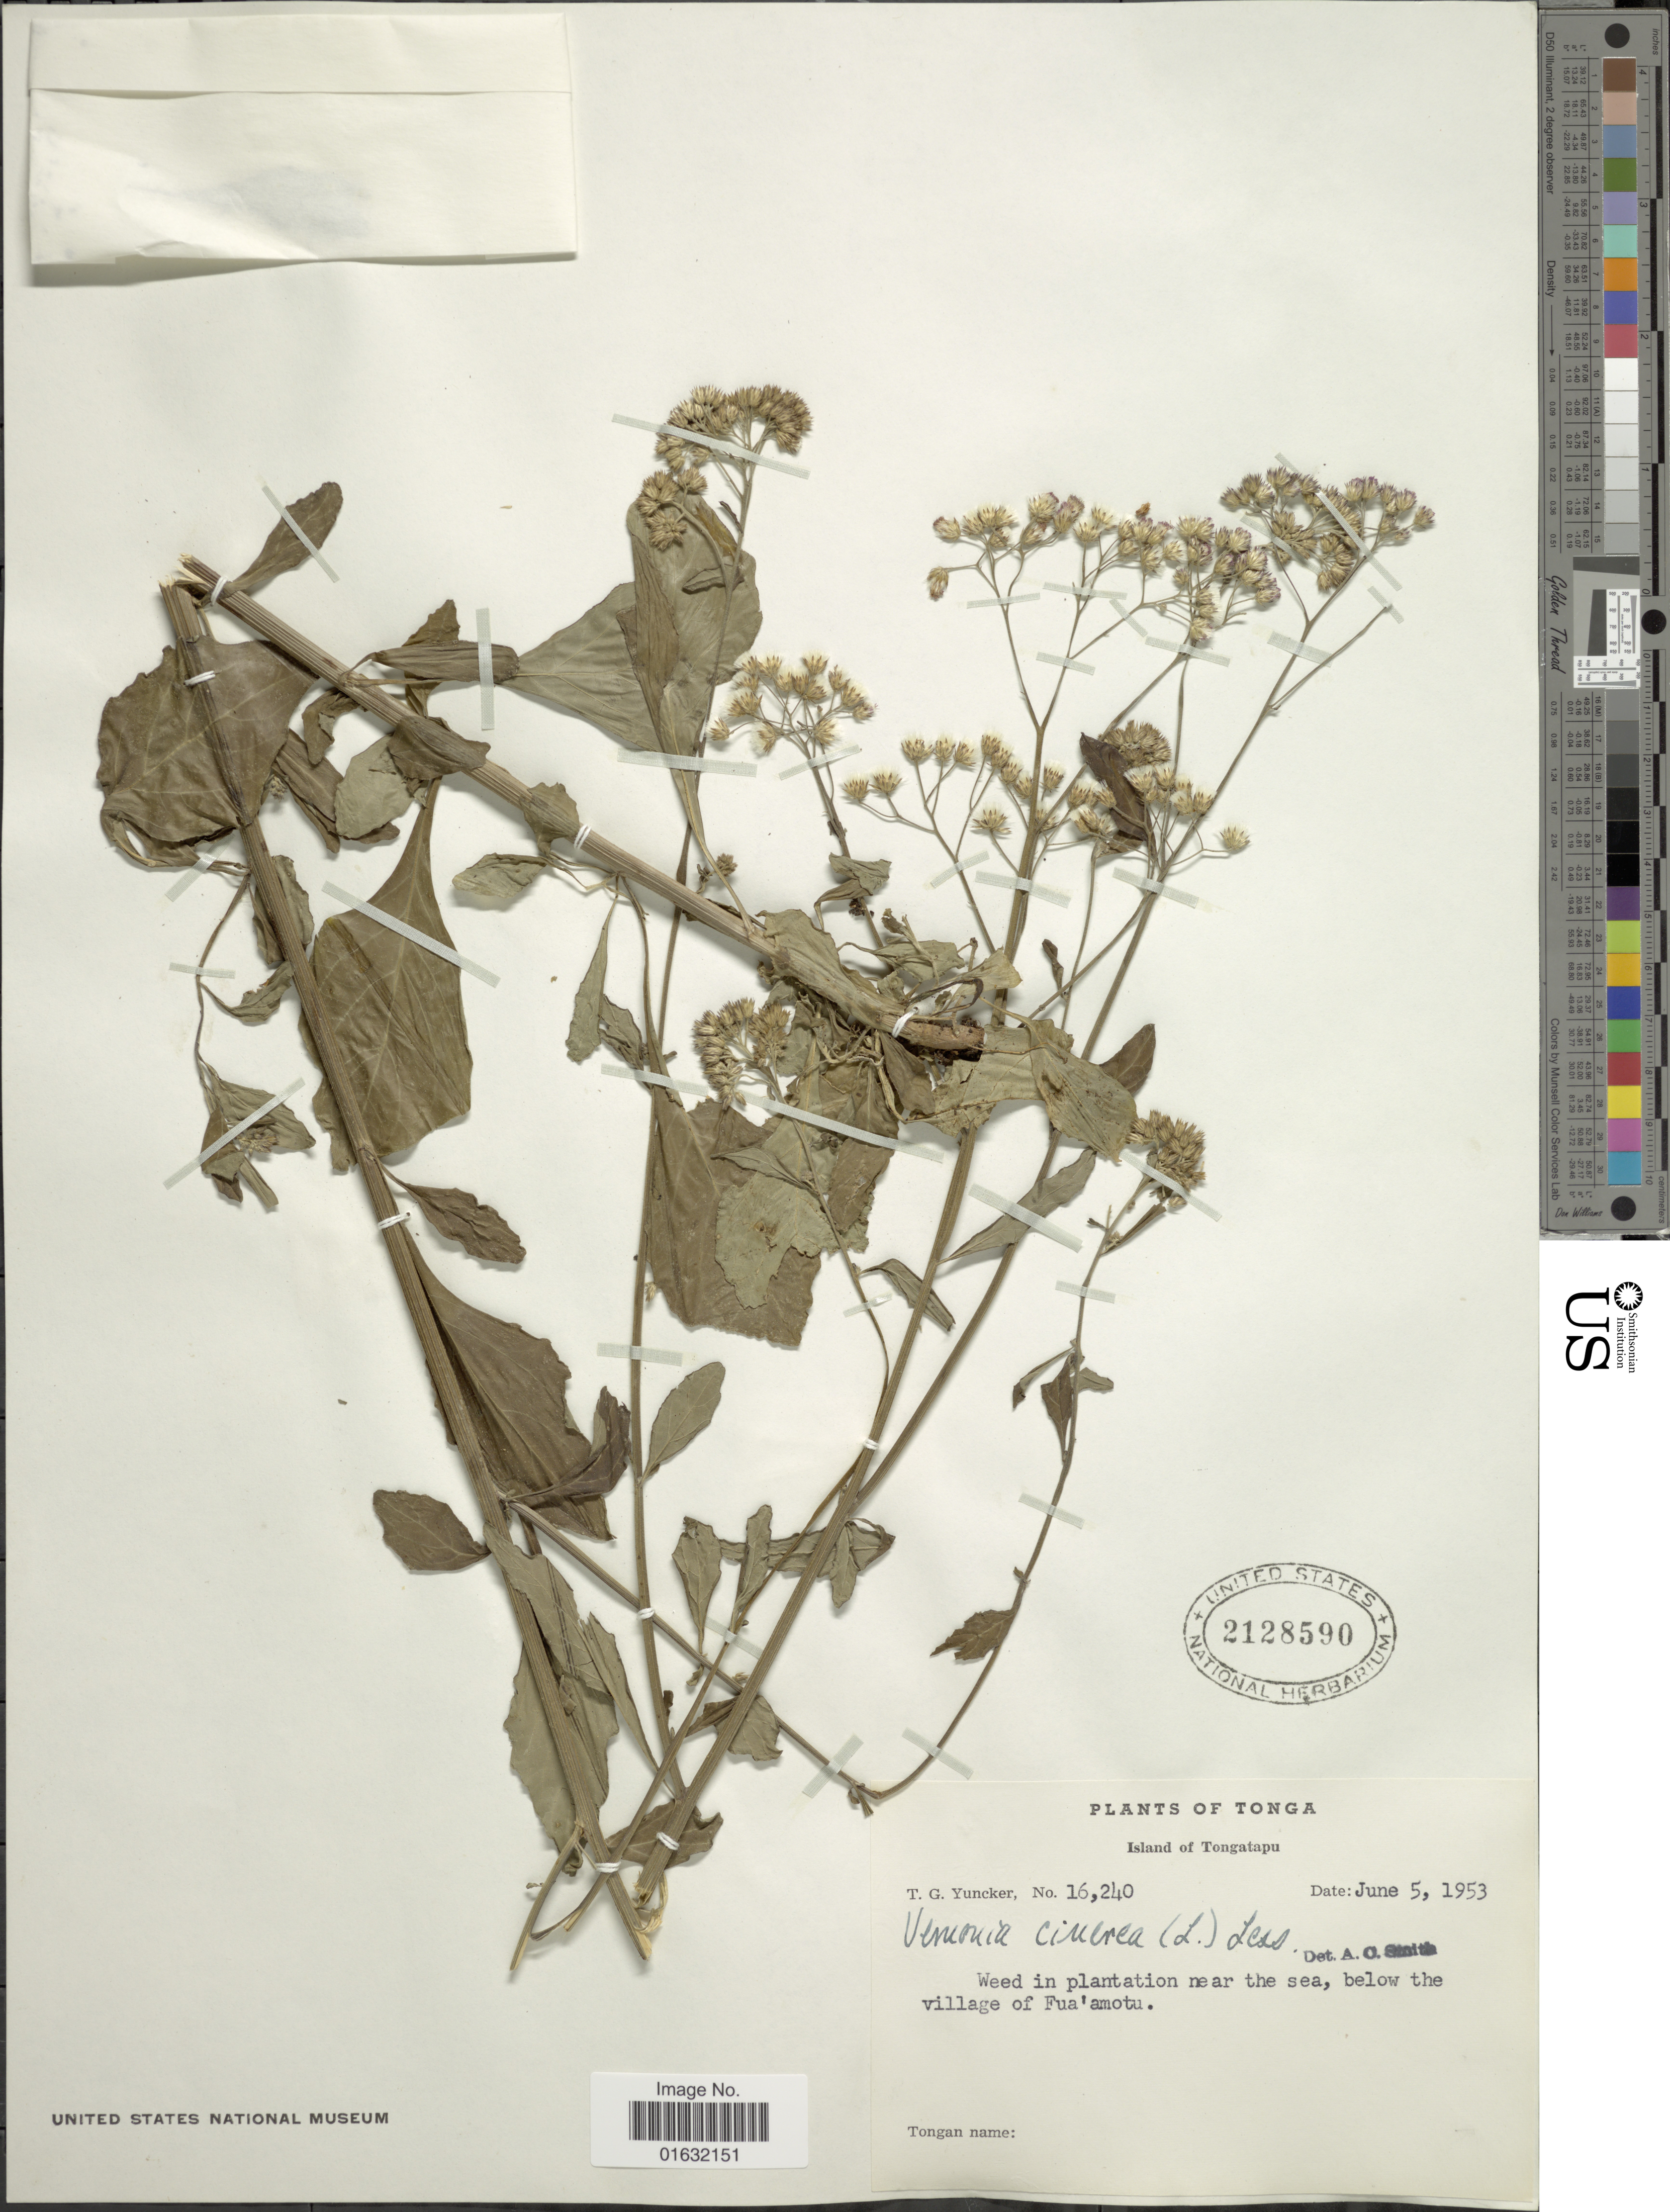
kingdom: Plantae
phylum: Tracheophyta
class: Magnoliopsida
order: Asterales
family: Asteraceae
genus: Cyanthillium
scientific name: Cyanthillium cinereum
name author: (L.) H. Rob.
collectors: T. G. Yuncker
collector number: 16240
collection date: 1953-06-05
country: Tonga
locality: Tonga, Island of Tongatapu, weed in plantation near the sea, below the village of Fua'amotu.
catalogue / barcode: US 2128590